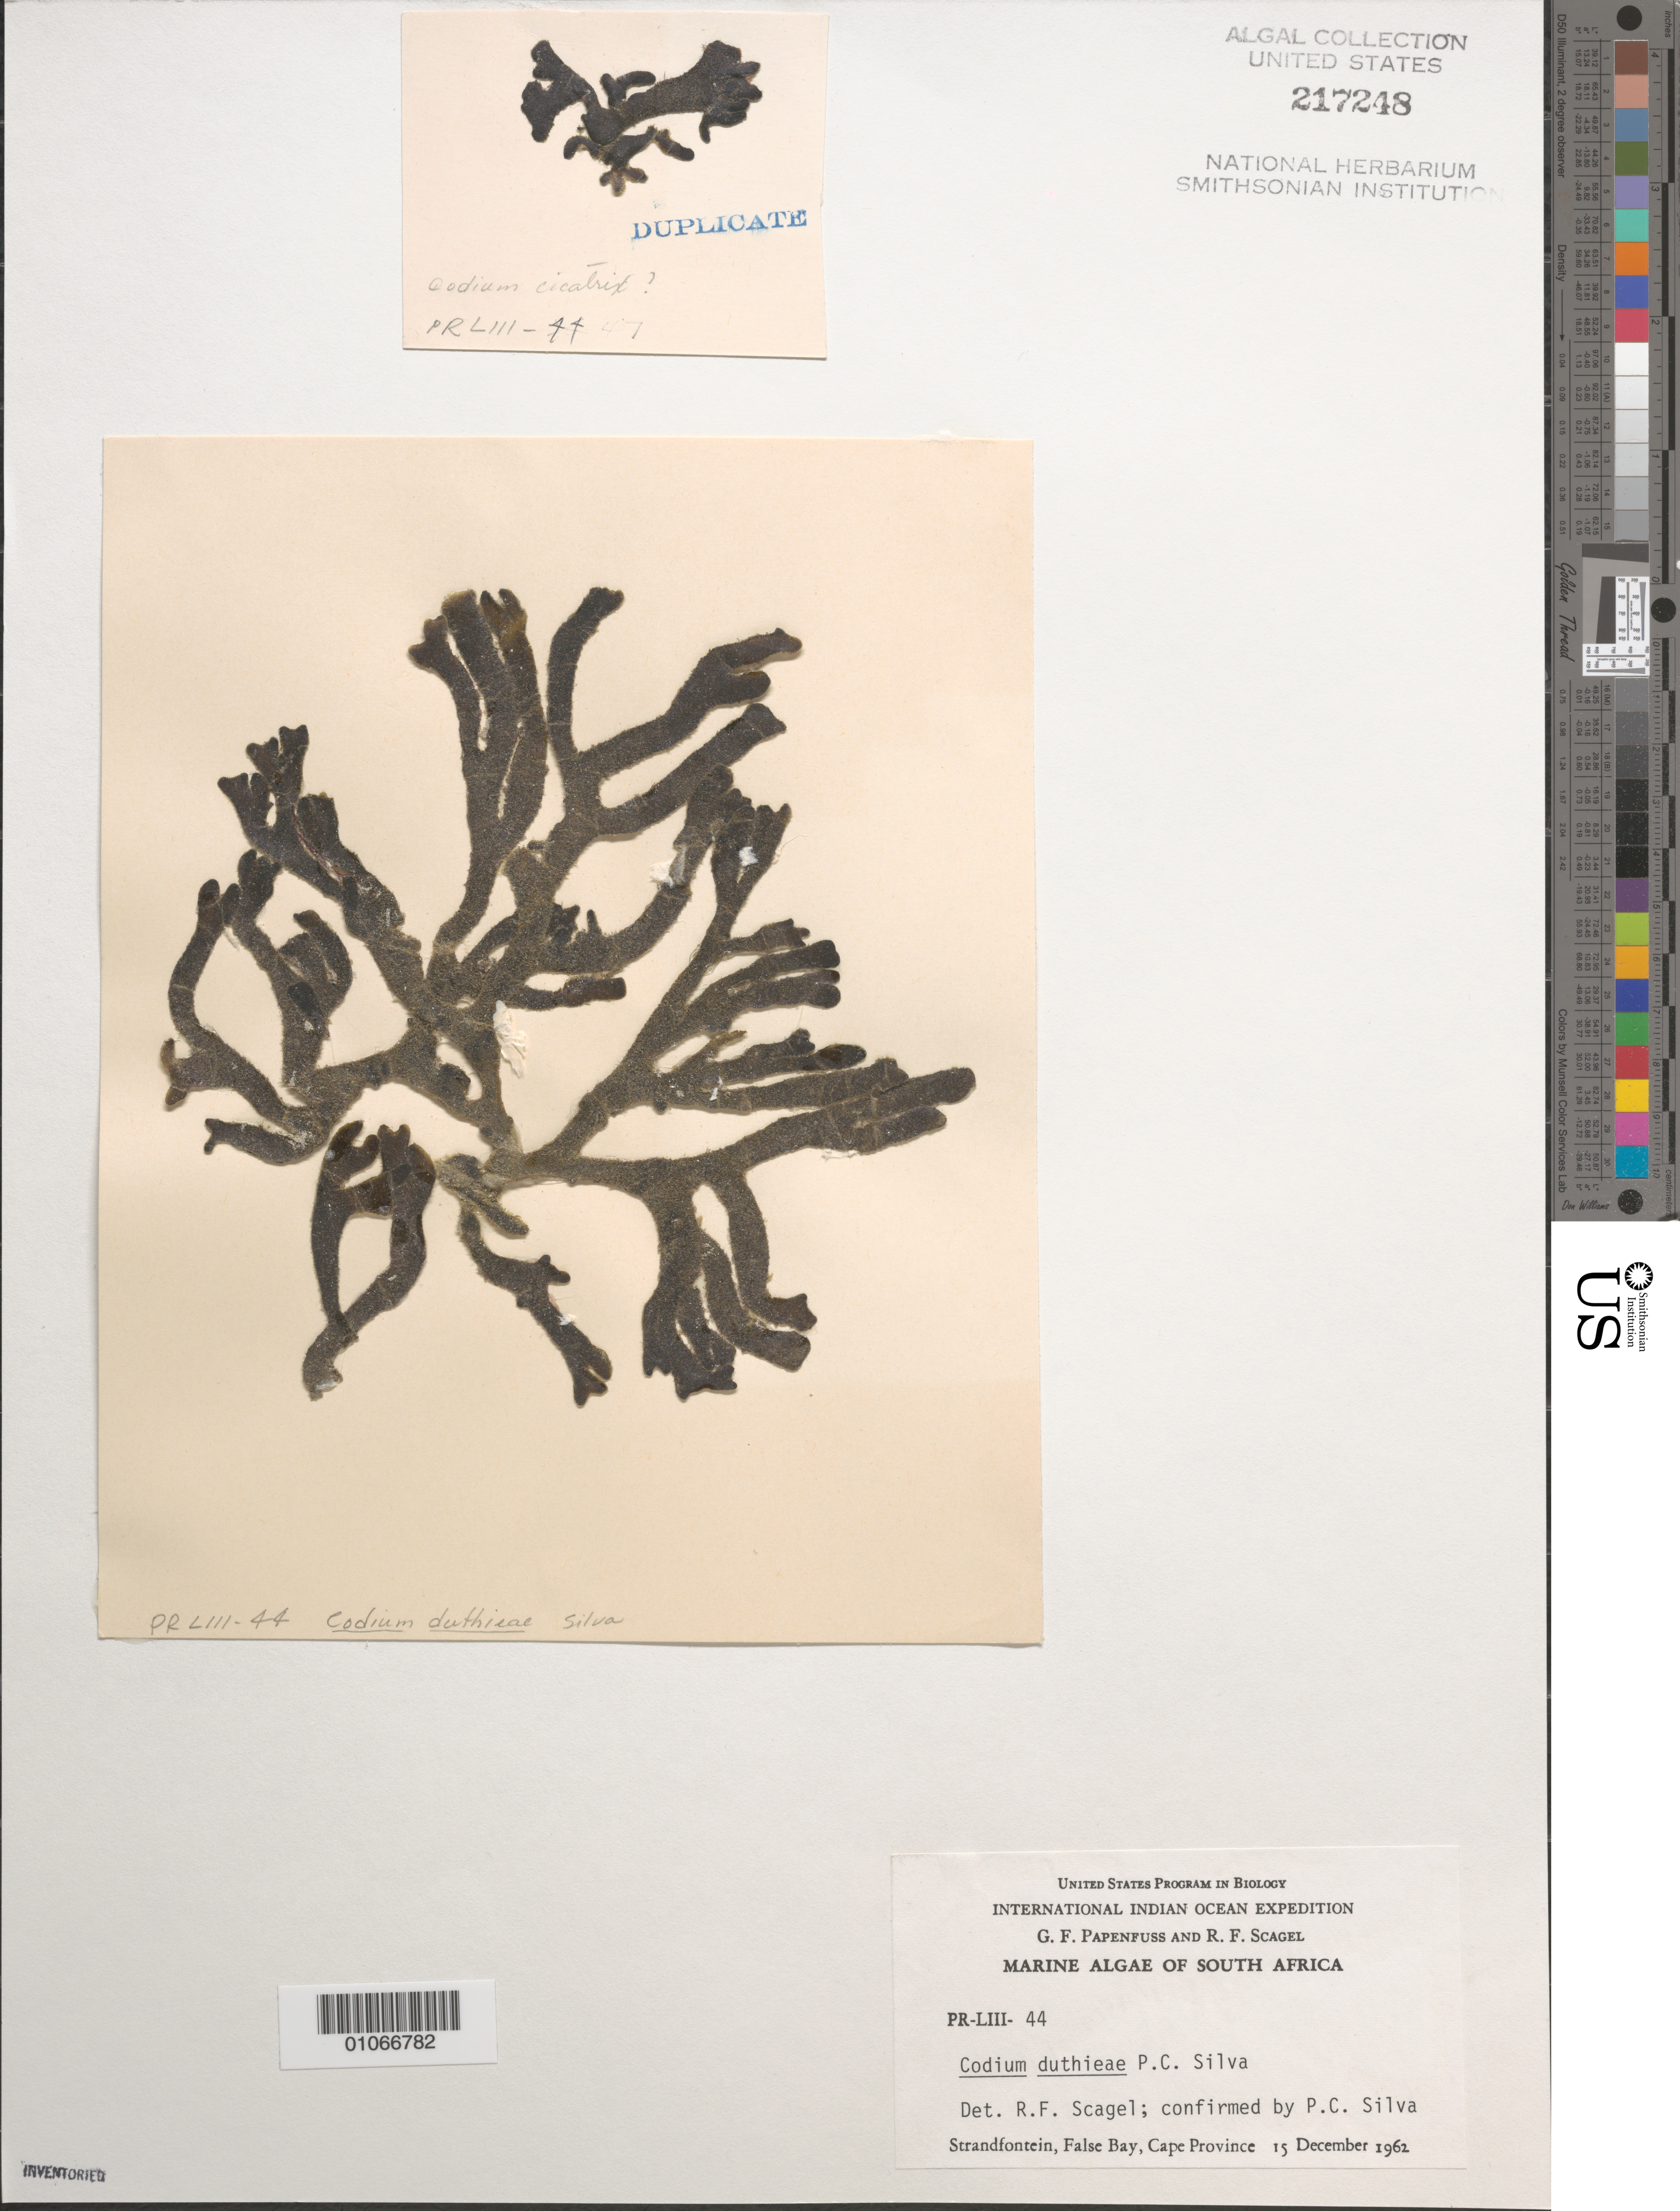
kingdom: Plantae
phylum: Chlorophyta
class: Ulvophyceae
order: Bryopsidales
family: Codiaceae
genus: Codium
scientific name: Codium duthieae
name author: P.C. Silva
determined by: Scagel, R. F.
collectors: G. Papenfuss & R. F. Scagel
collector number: PR-LIII-44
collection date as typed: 15 Dec 1962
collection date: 1962-12-15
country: South Africa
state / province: Western Cape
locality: Strandfontein, False Bay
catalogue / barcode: US 217248